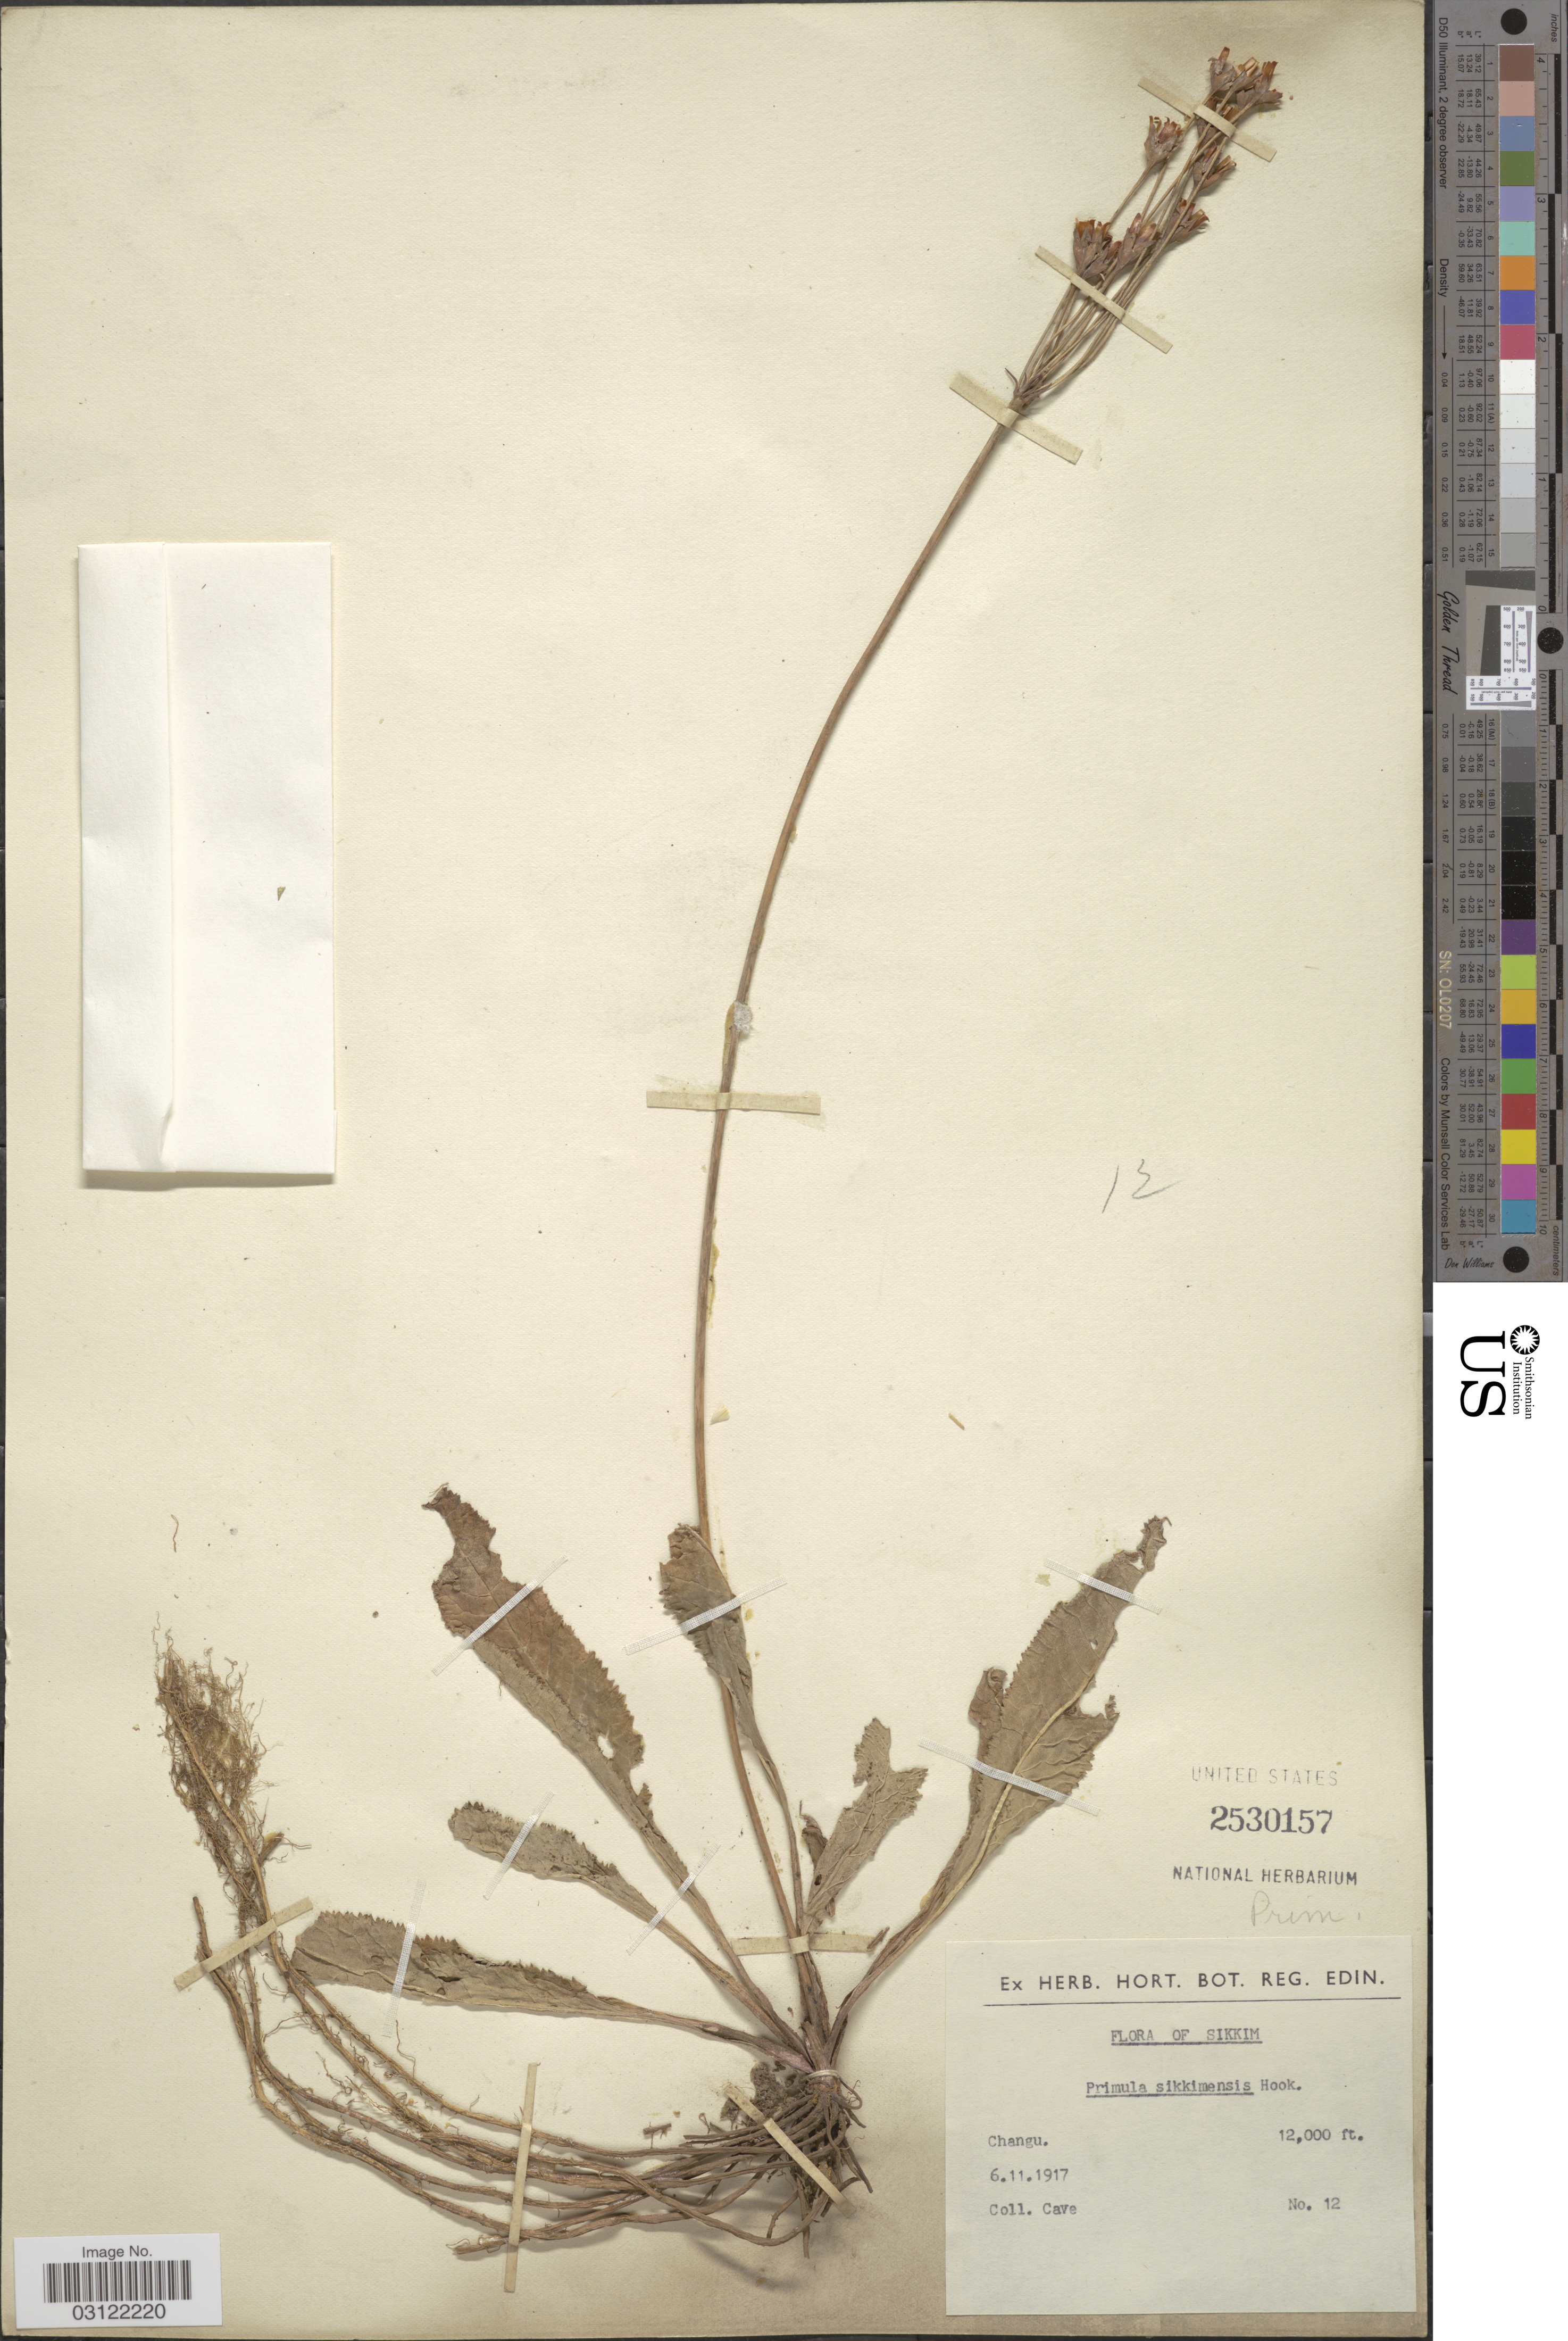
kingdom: Plantae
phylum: Tracheophyta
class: Magnoliopsida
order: Ericales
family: Primulaceae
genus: Primula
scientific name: Primula sikkimensis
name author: Hook.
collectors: Cave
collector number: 12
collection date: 1917-11-06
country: India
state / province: Sikkim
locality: Changu.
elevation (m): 3658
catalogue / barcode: US 2530157